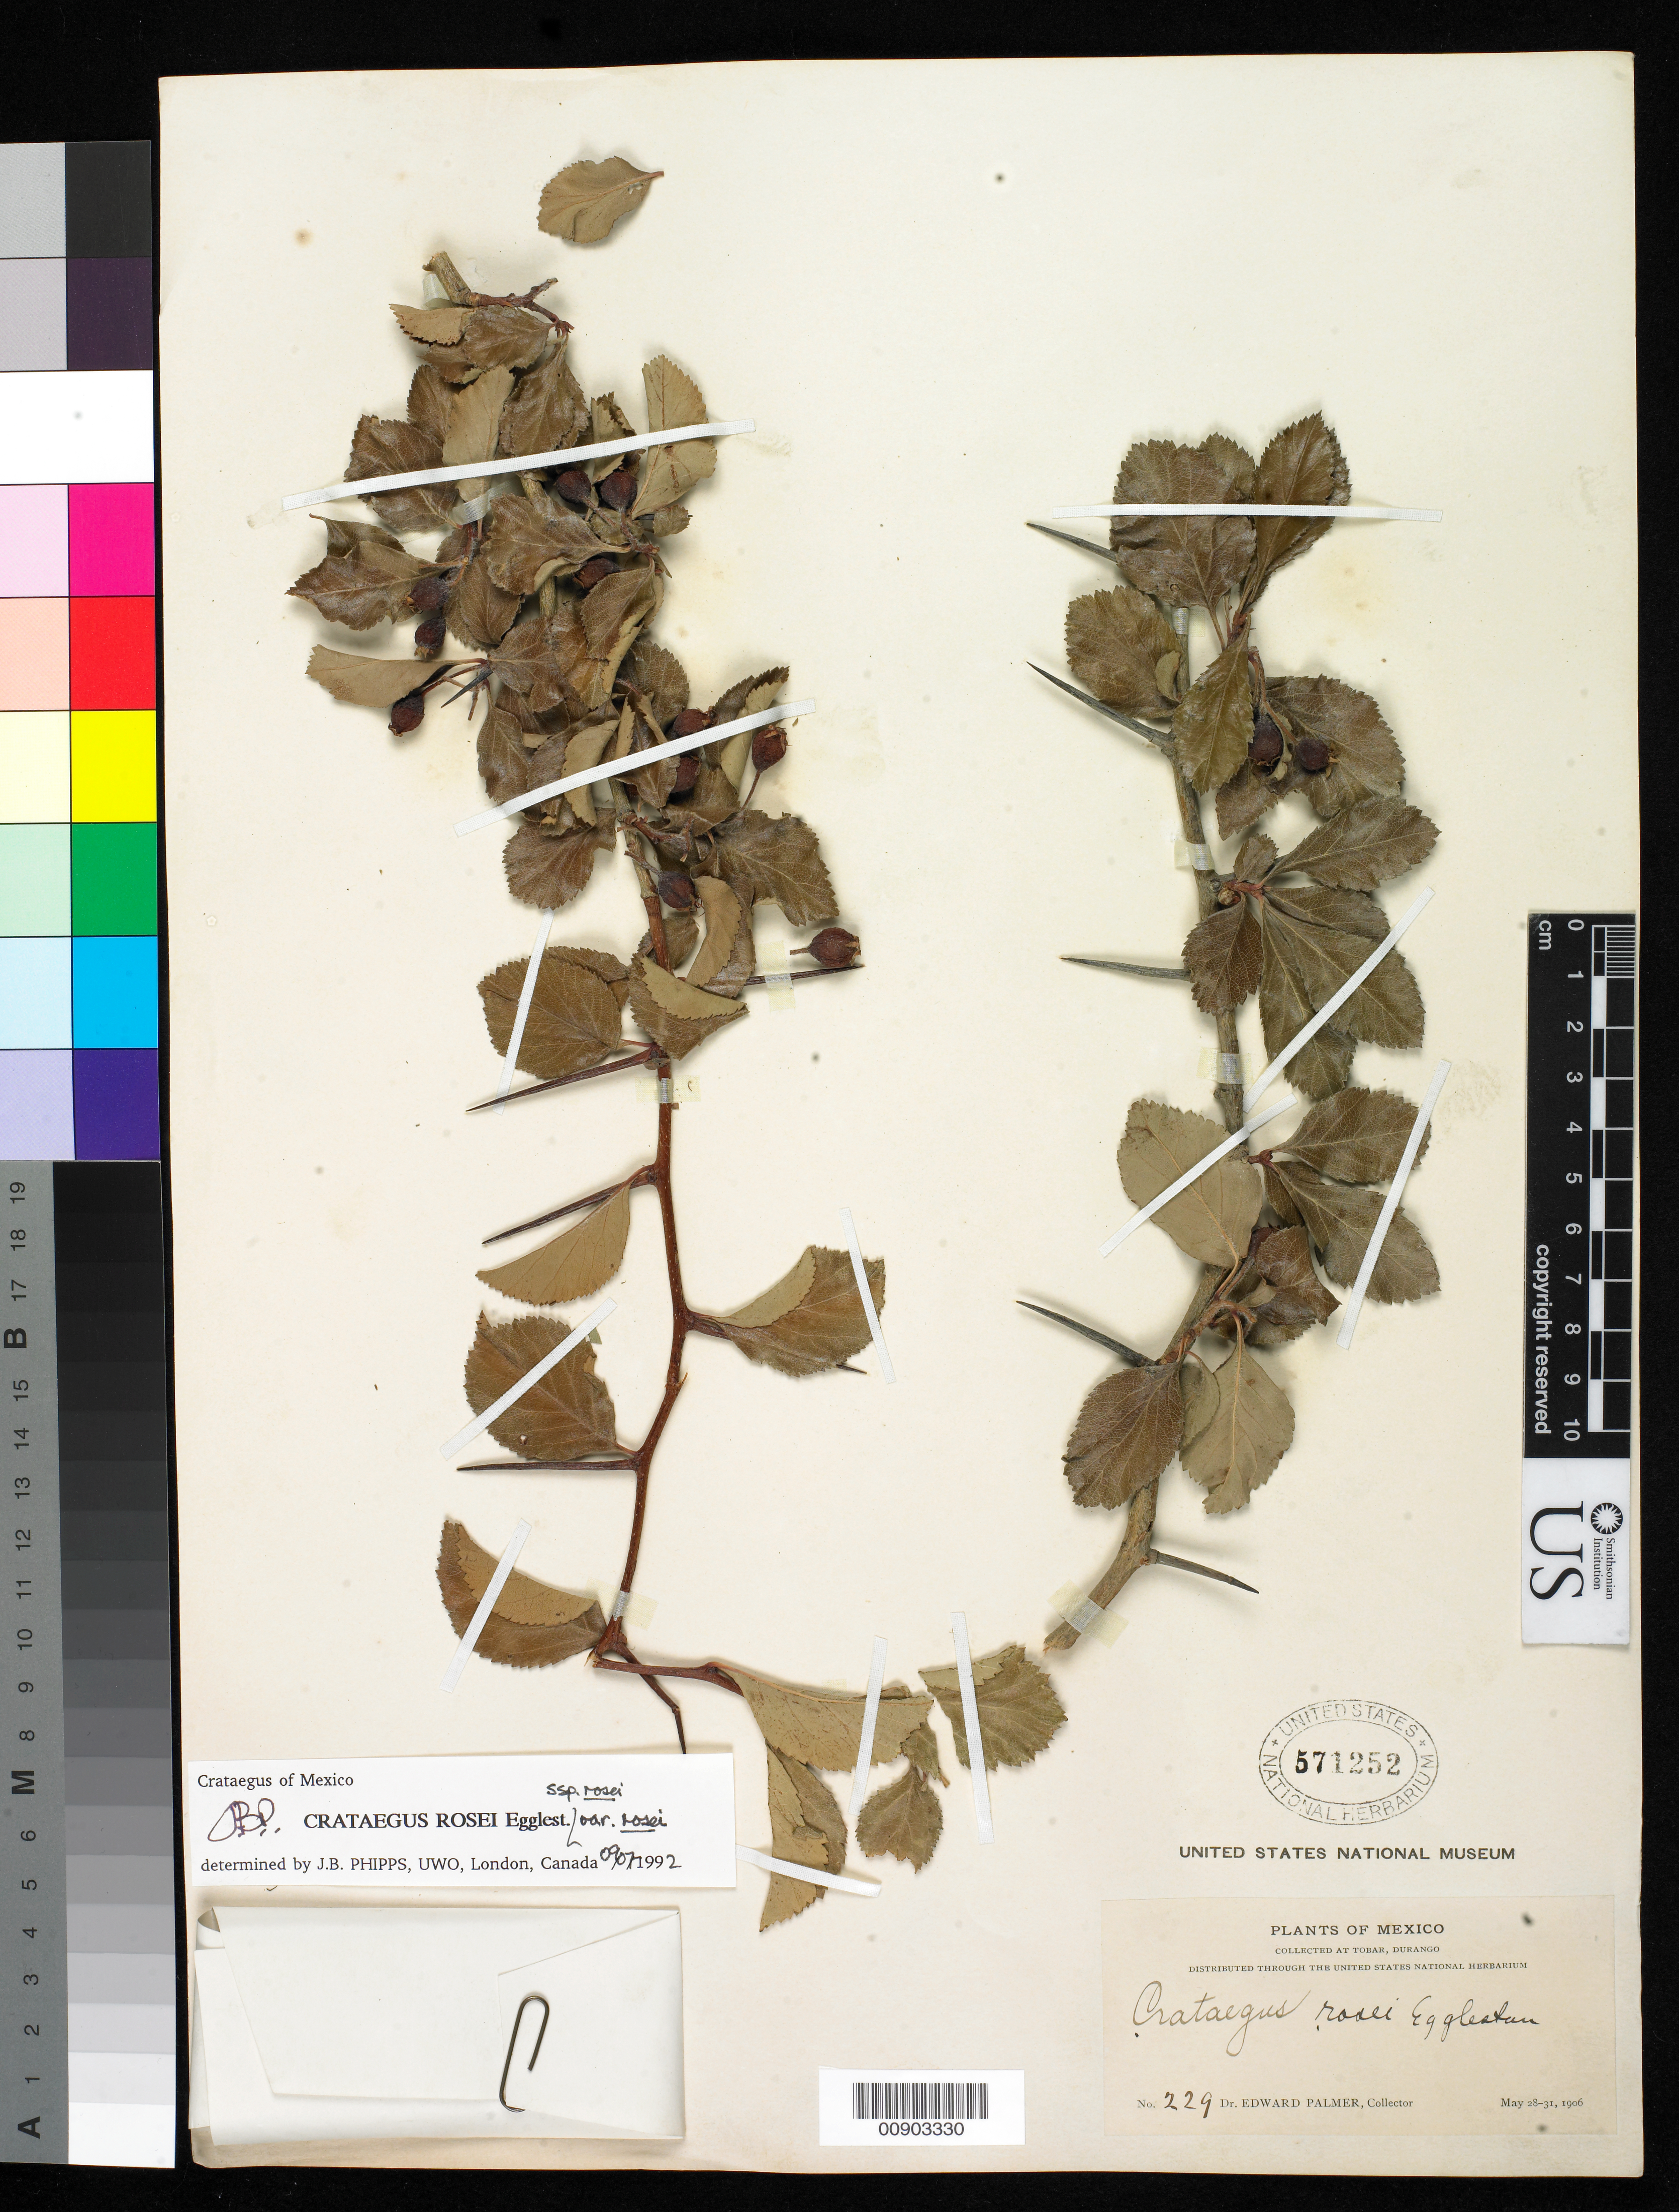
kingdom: Plantae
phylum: Tracheophyta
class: Magnoliopsida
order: Rosales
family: Rosaceae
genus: Crataegus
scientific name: Crataegus rosei var. rosei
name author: Eggl.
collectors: E. Palmer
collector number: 229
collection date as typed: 28 May 1906 to 31 May 1906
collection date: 1906-05-28/1906-05-31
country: Mexico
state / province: Durango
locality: Tobar, Durango.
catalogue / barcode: US 571252